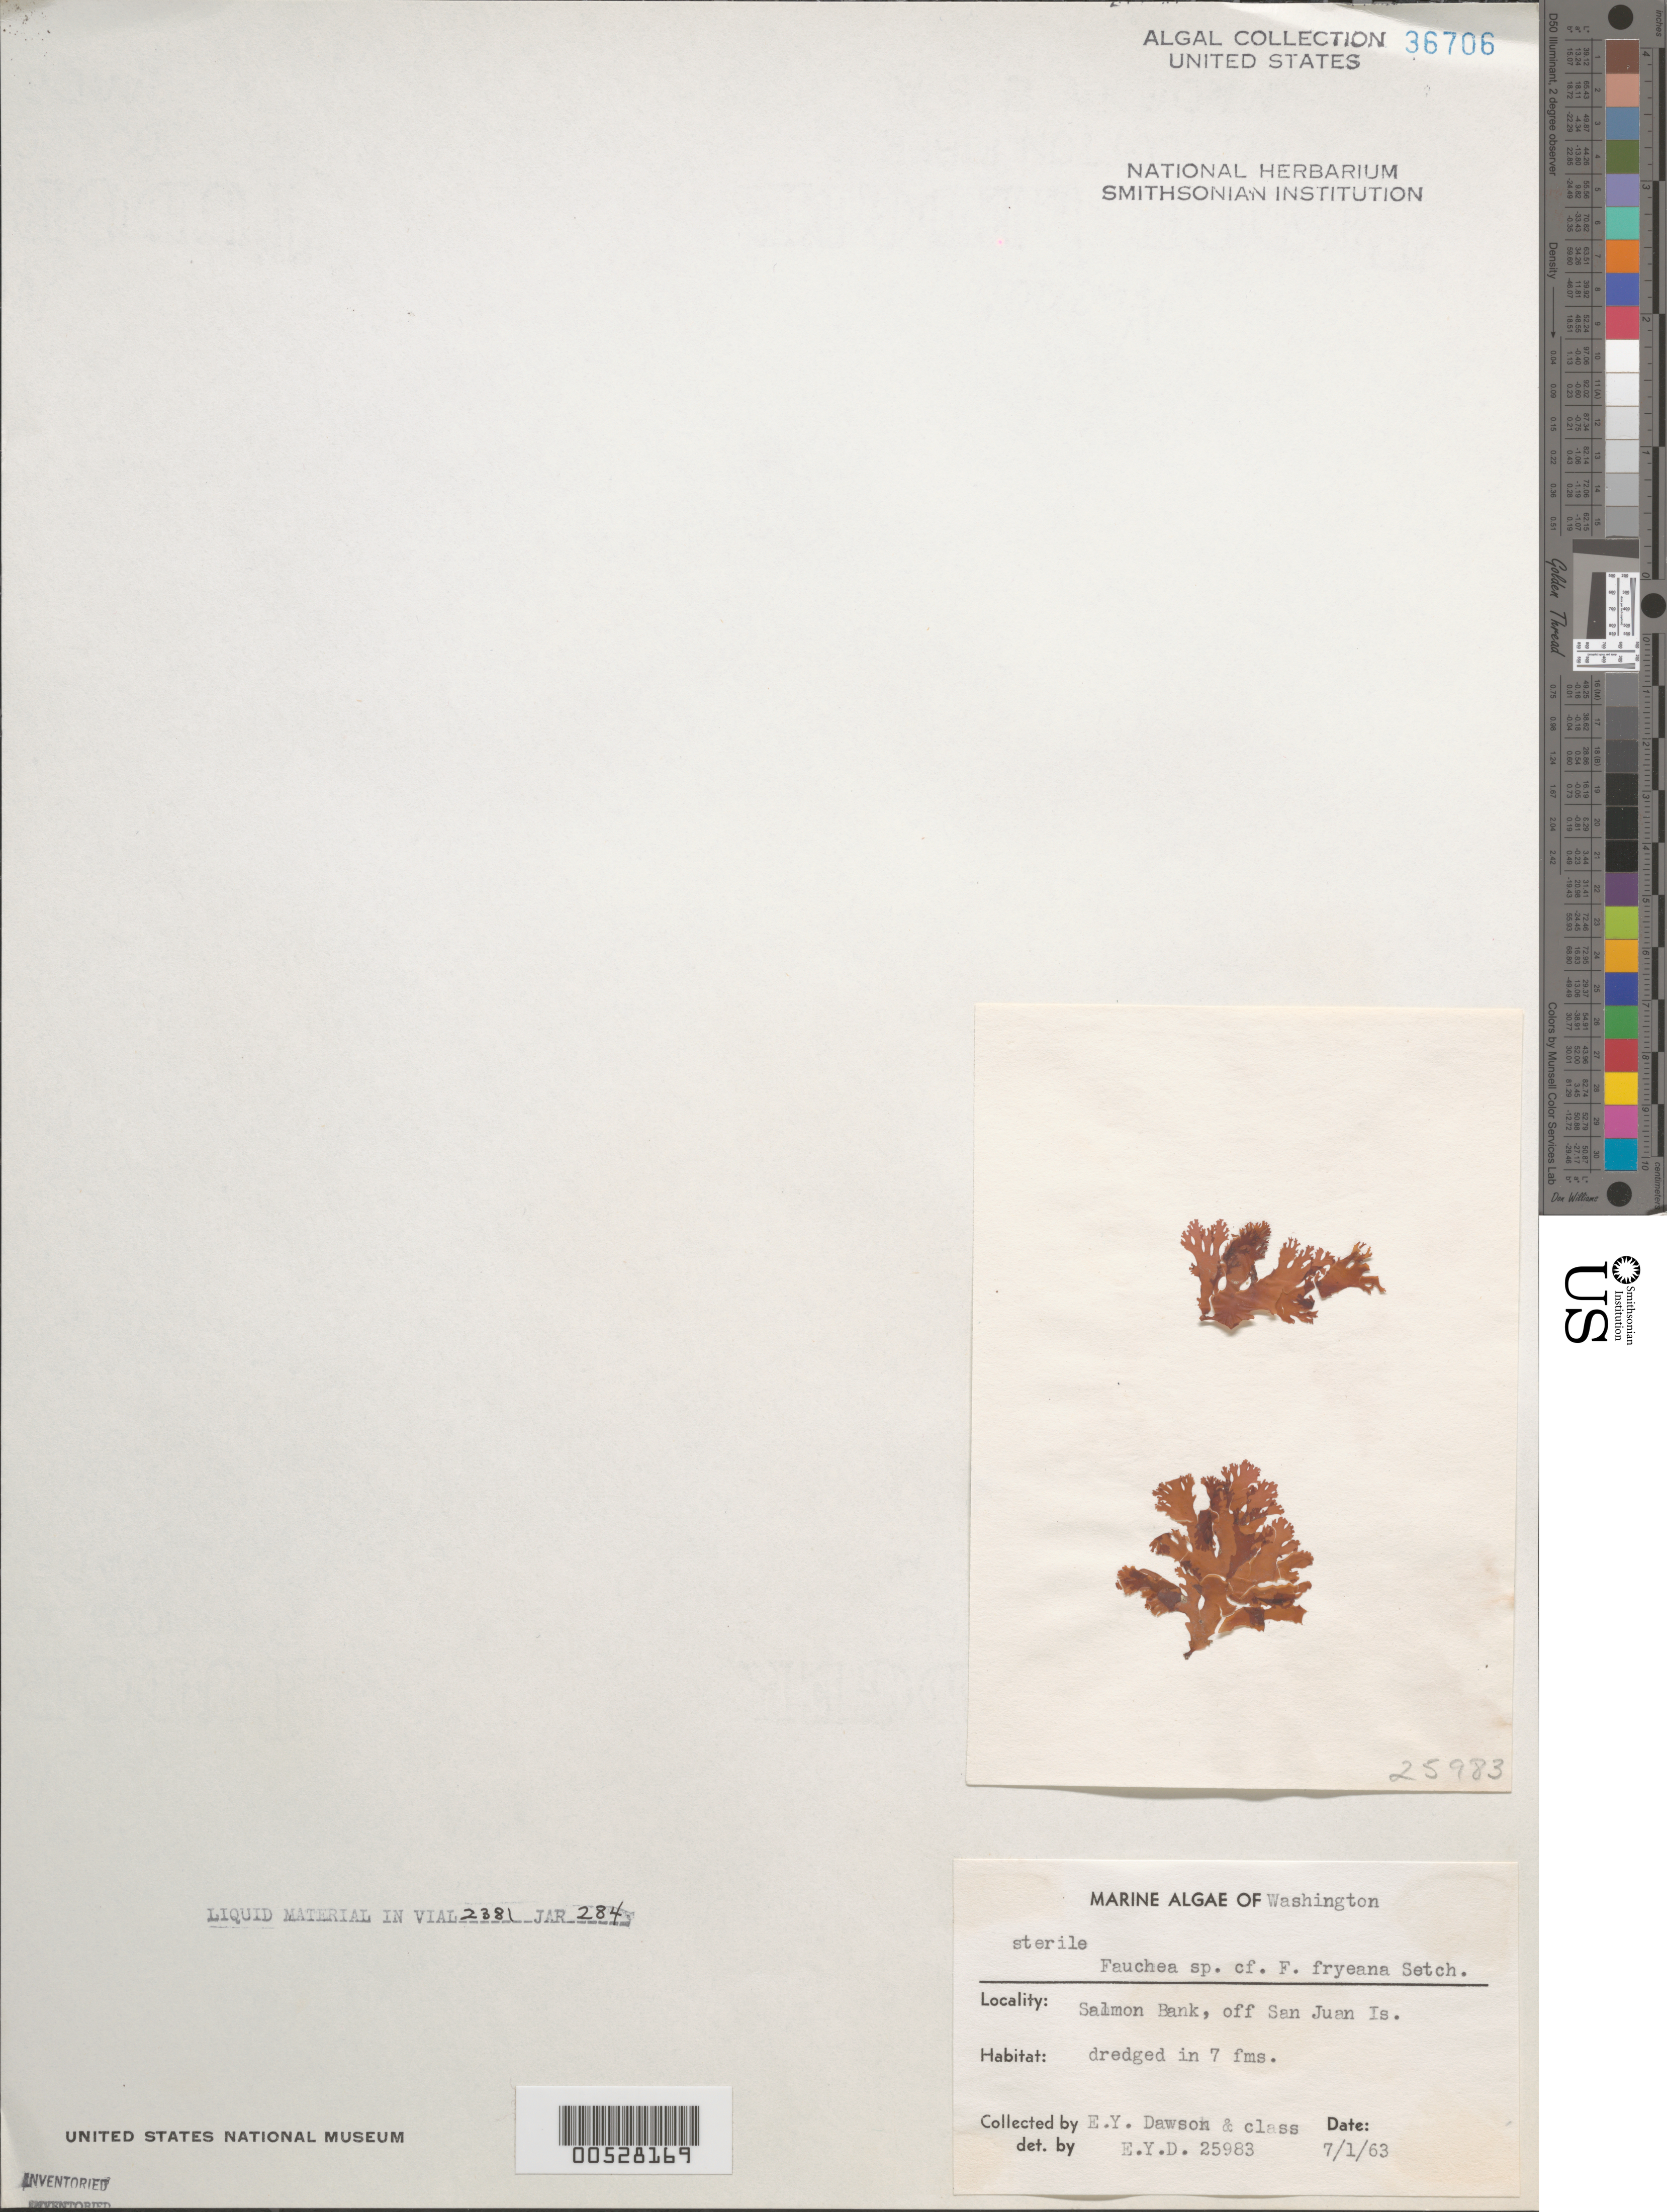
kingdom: Plantae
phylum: Rhodophyta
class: Florideophyceae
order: Rhodymeniales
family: Faucheaceae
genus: Gloiocladia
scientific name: Gloiocladia fryeana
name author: (Setchell) N. Sánchez & Rodríguez-Prieto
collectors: E. Y. Dawson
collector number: EYD 25983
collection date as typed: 01 Jul 1963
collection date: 1963-07-01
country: United States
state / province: Washington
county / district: San Juan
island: San Juan Island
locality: Salmon Bank, off San Juan Island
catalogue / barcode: US 36706